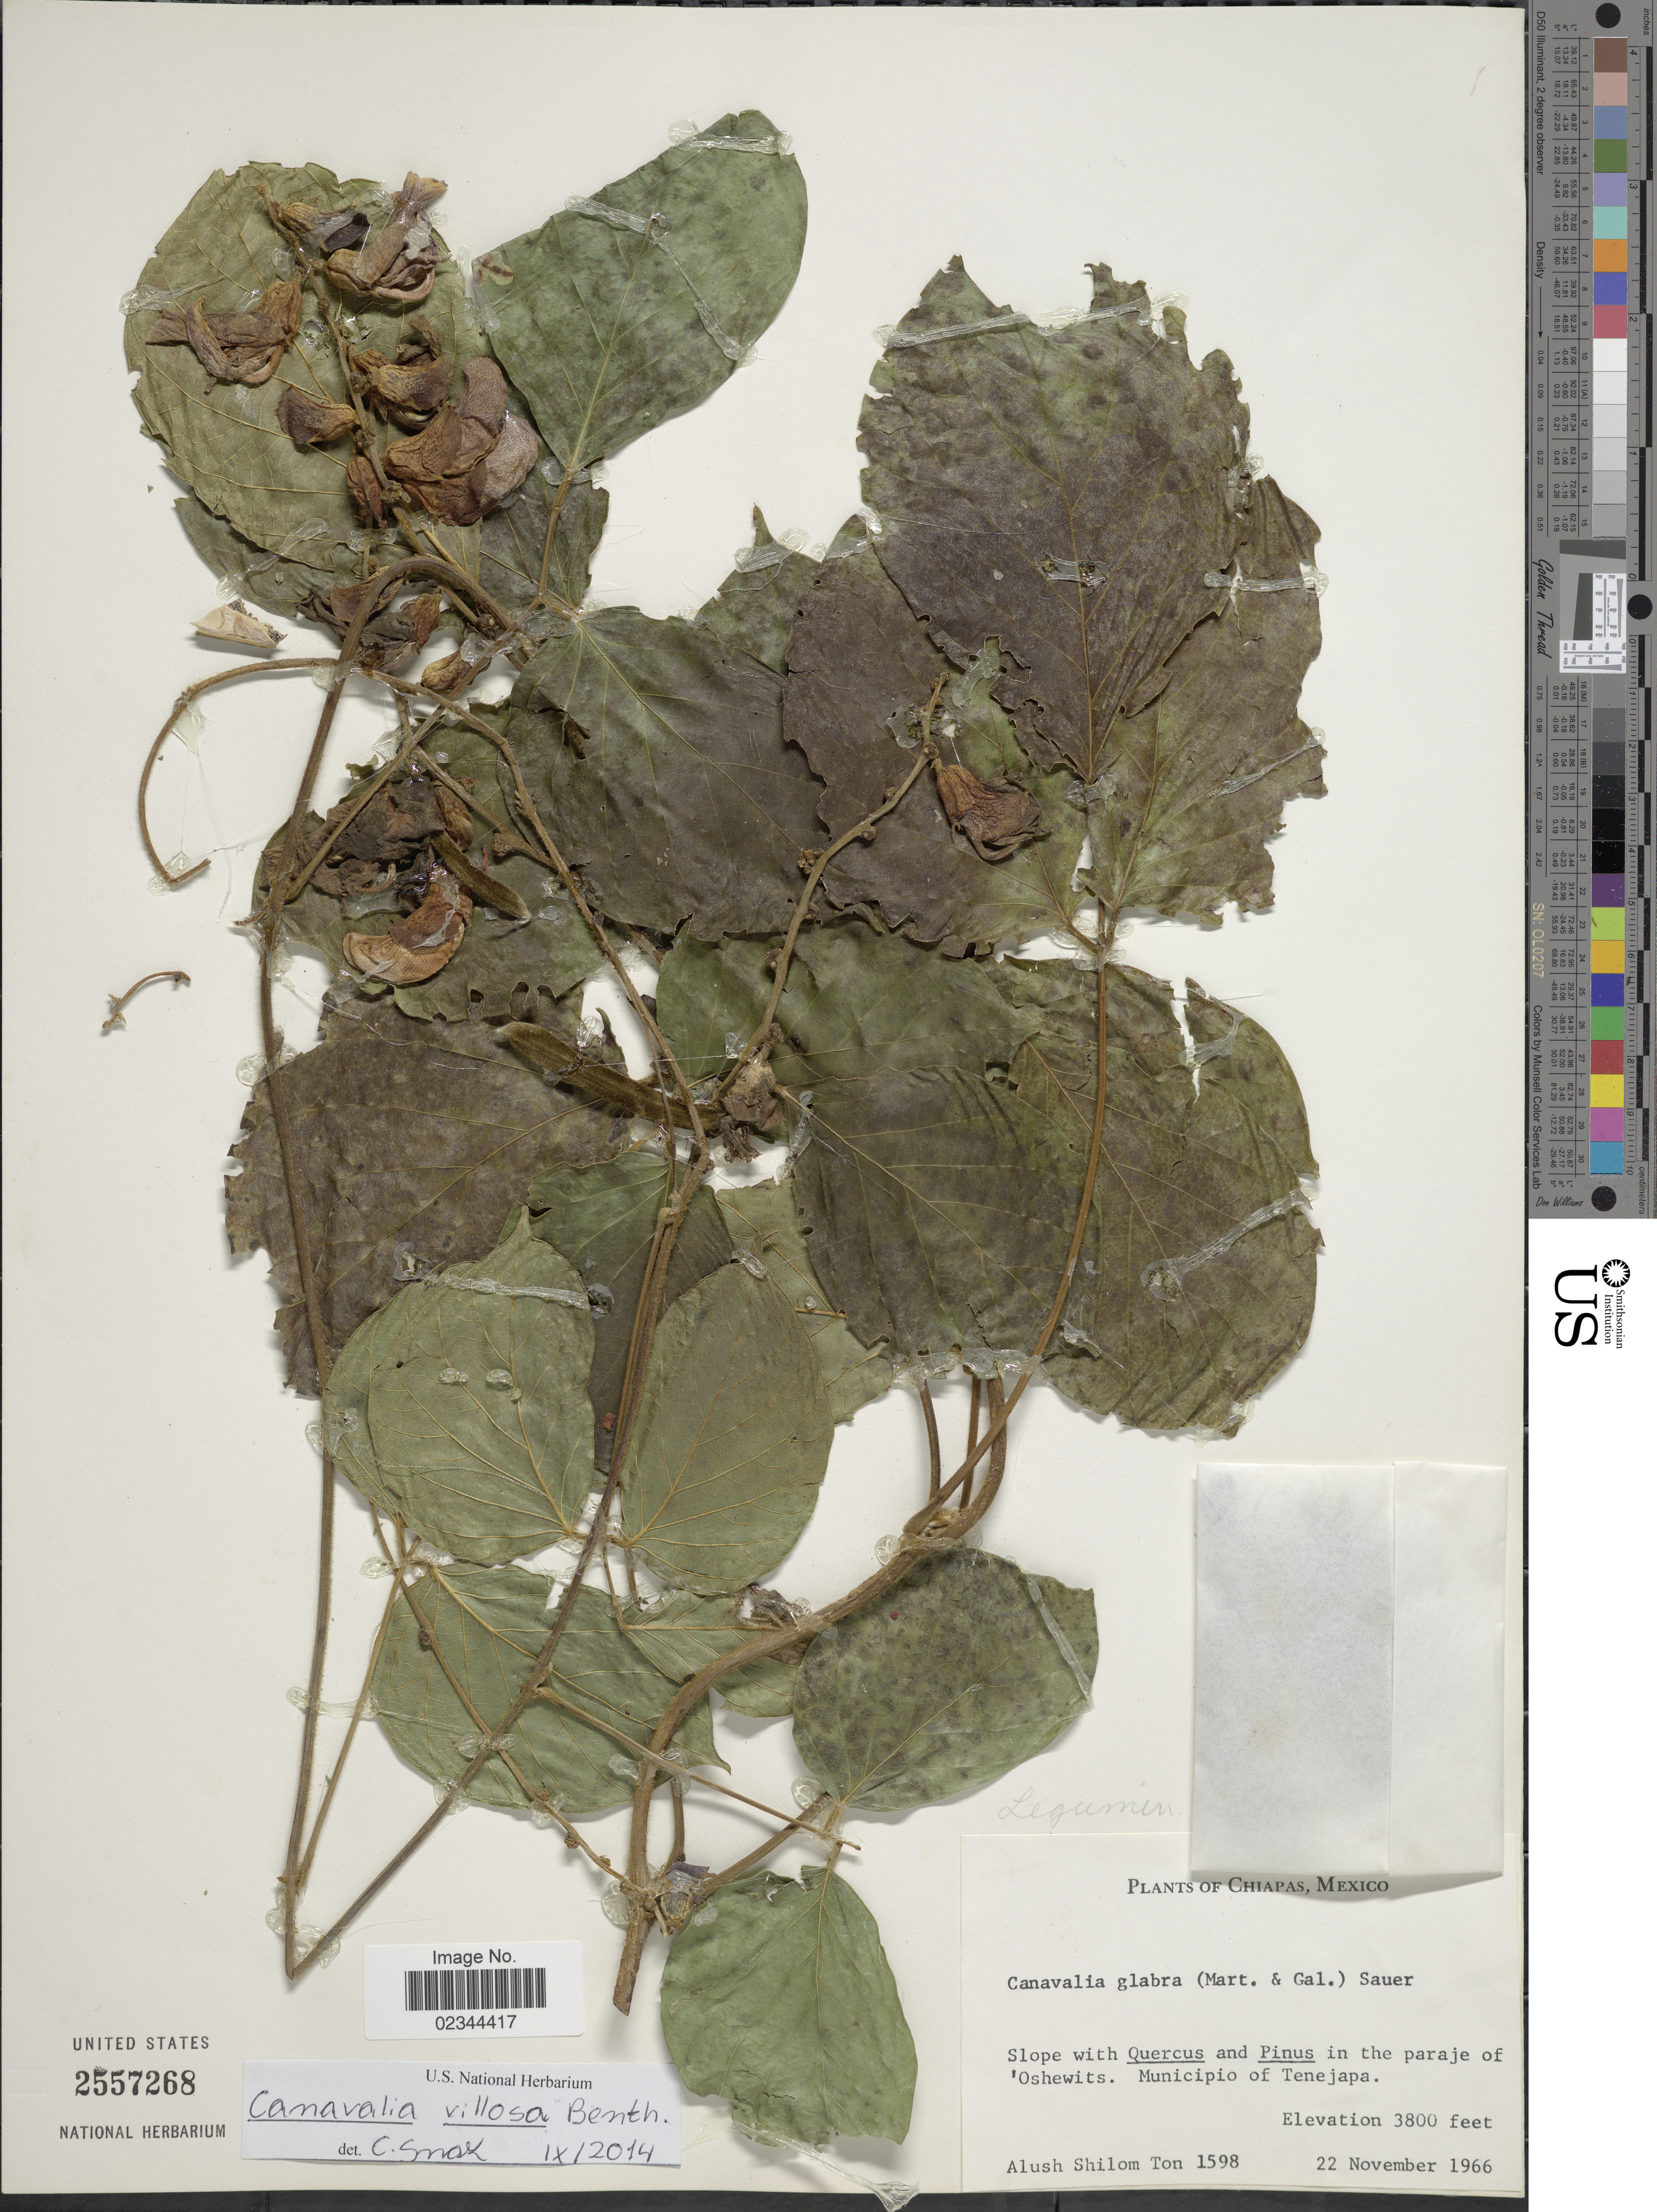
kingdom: Plantae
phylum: Tracheophyta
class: Magnoliopsida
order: Fabales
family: Fabaceae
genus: Canavalia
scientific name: Canavalia villosa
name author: Benth.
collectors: A. M. Ton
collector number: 1598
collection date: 1966-11-22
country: Mexico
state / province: Chiapas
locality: Slope in the paraje of 'Oshewits, Municipio of Tenejapa.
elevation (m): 1158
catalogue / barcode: US 2557268